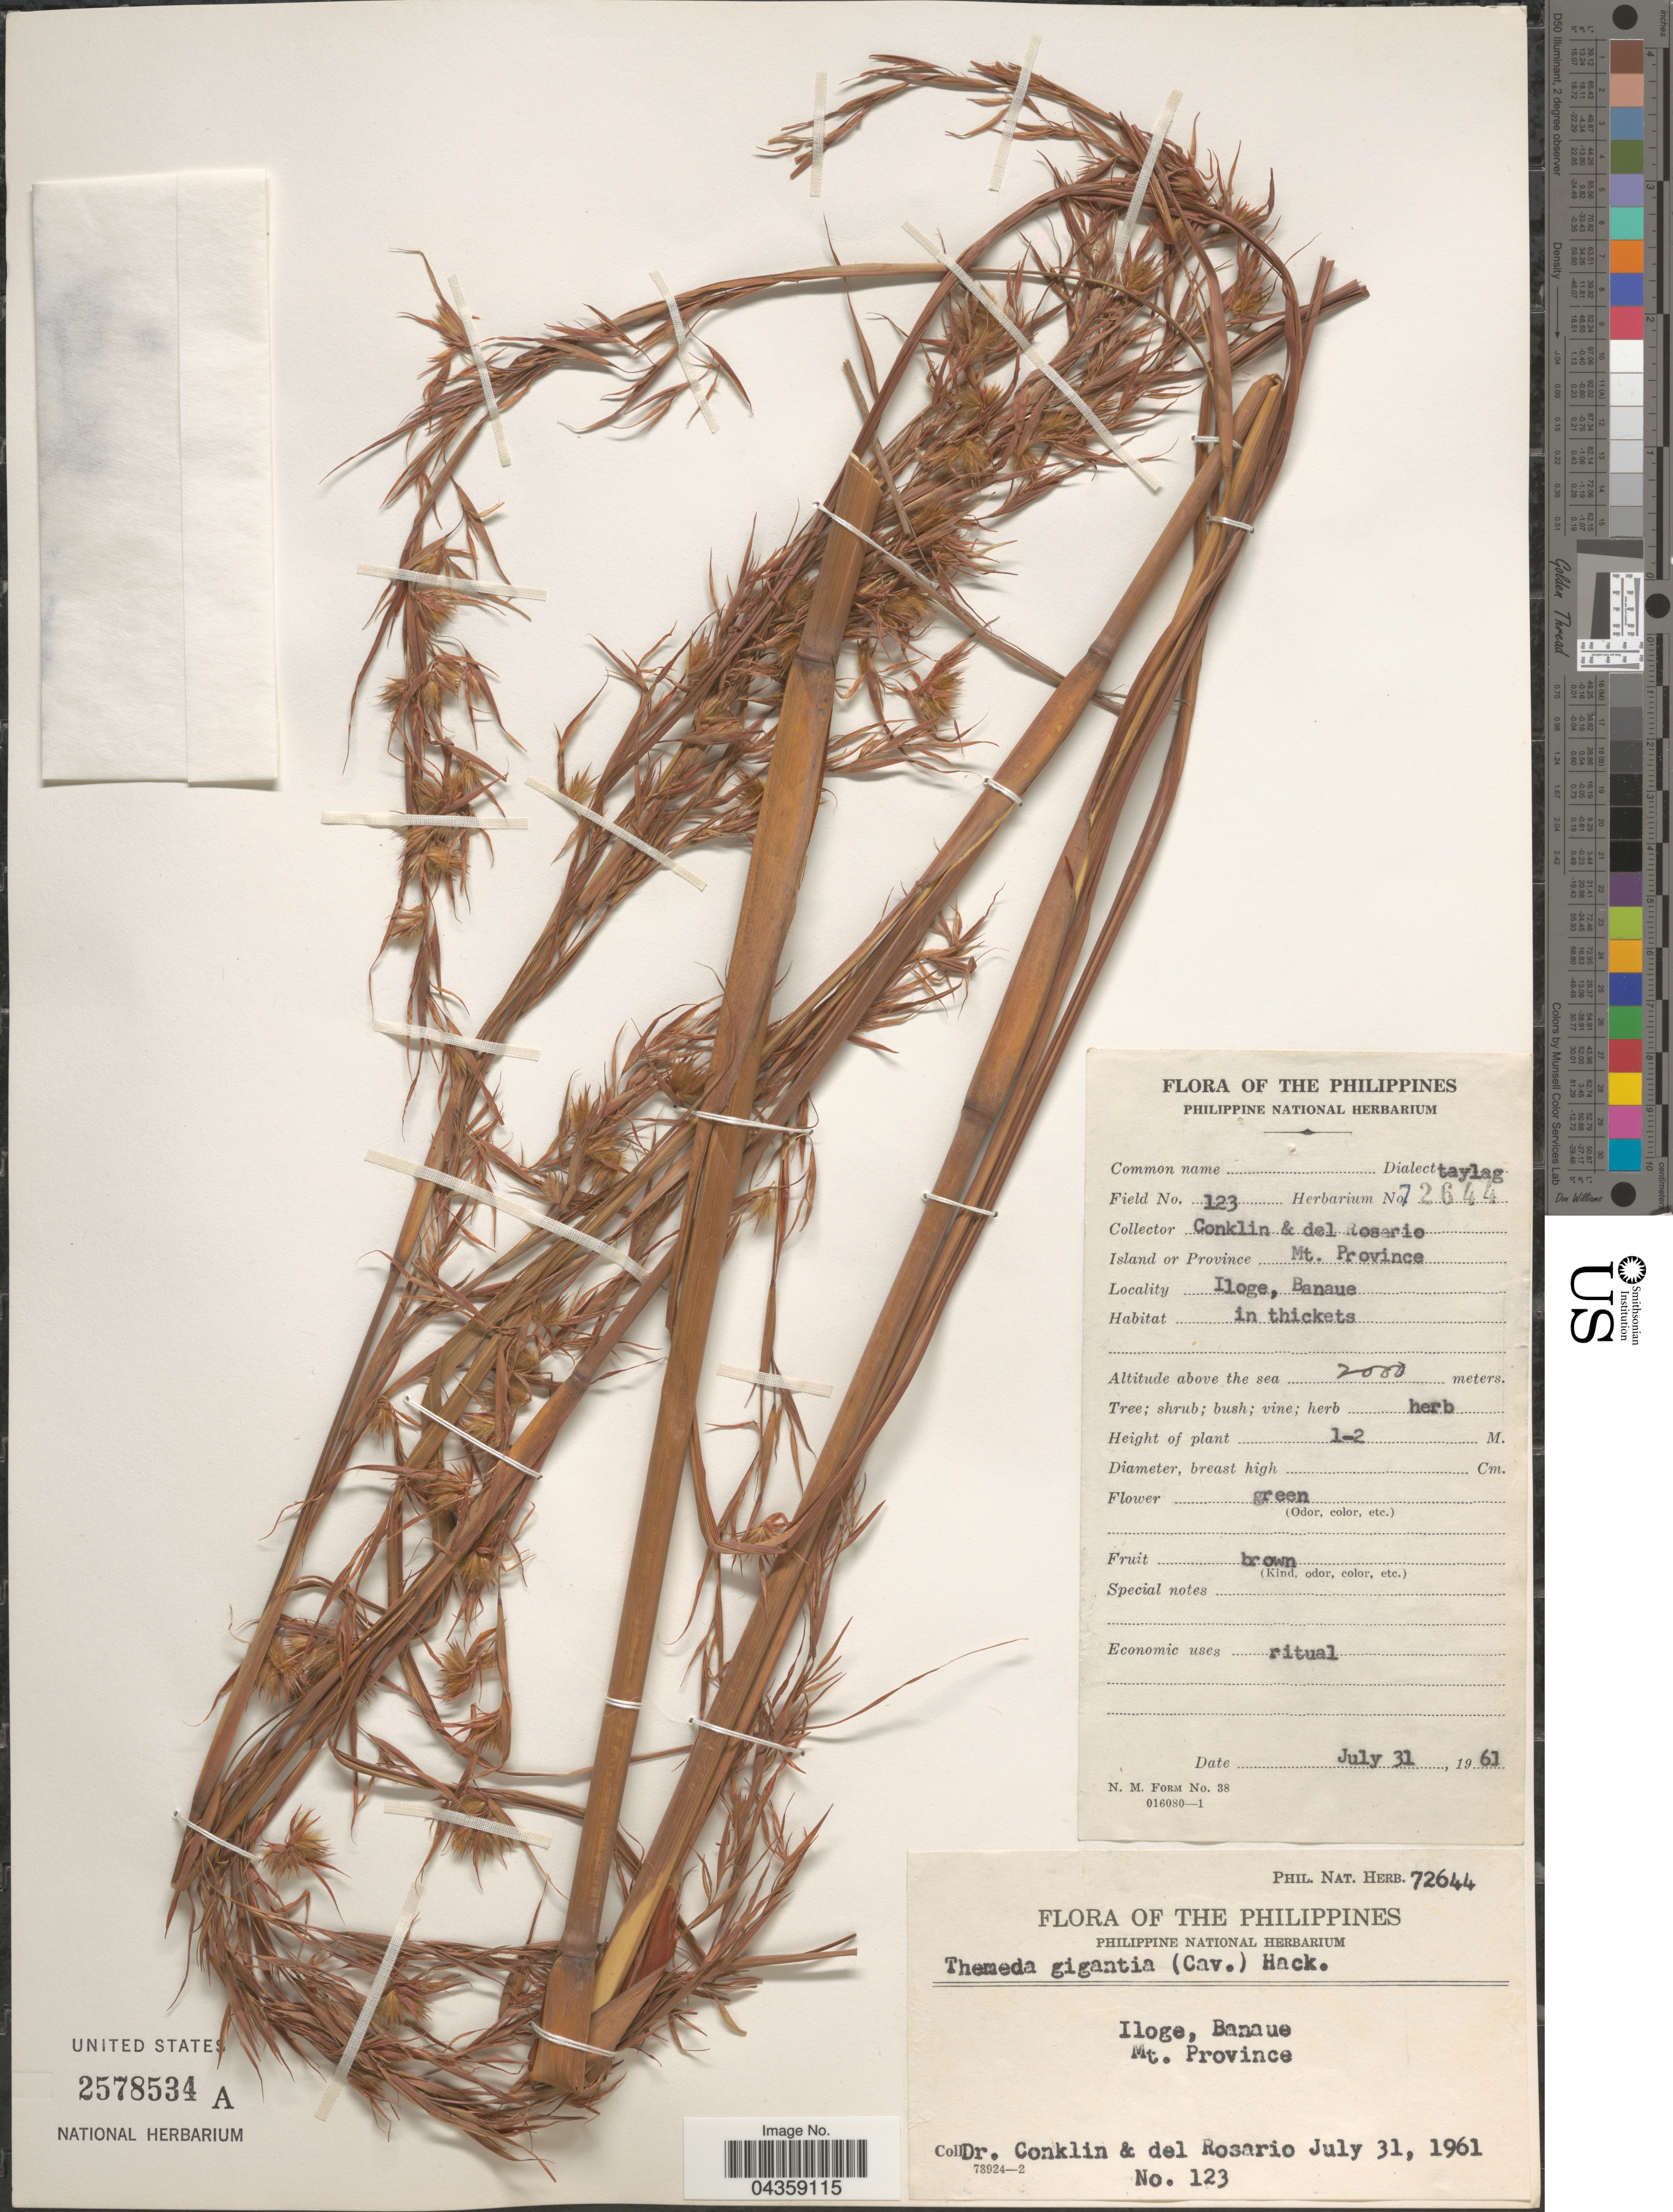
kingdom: Plantae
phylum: Tracheophyta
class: Liliopsida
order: Poales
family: Poaceae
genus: Themeda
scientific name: Themeda gigantea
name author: Hack.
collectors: Conklin, -- & Del Rosario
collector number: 123/Phil. Nat. Herb. 72644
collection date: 1961-07-31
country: Philippines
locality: Island or Province Mt. Province. Iloge, Banaue.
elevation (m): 2000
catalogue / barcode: US 2578534A